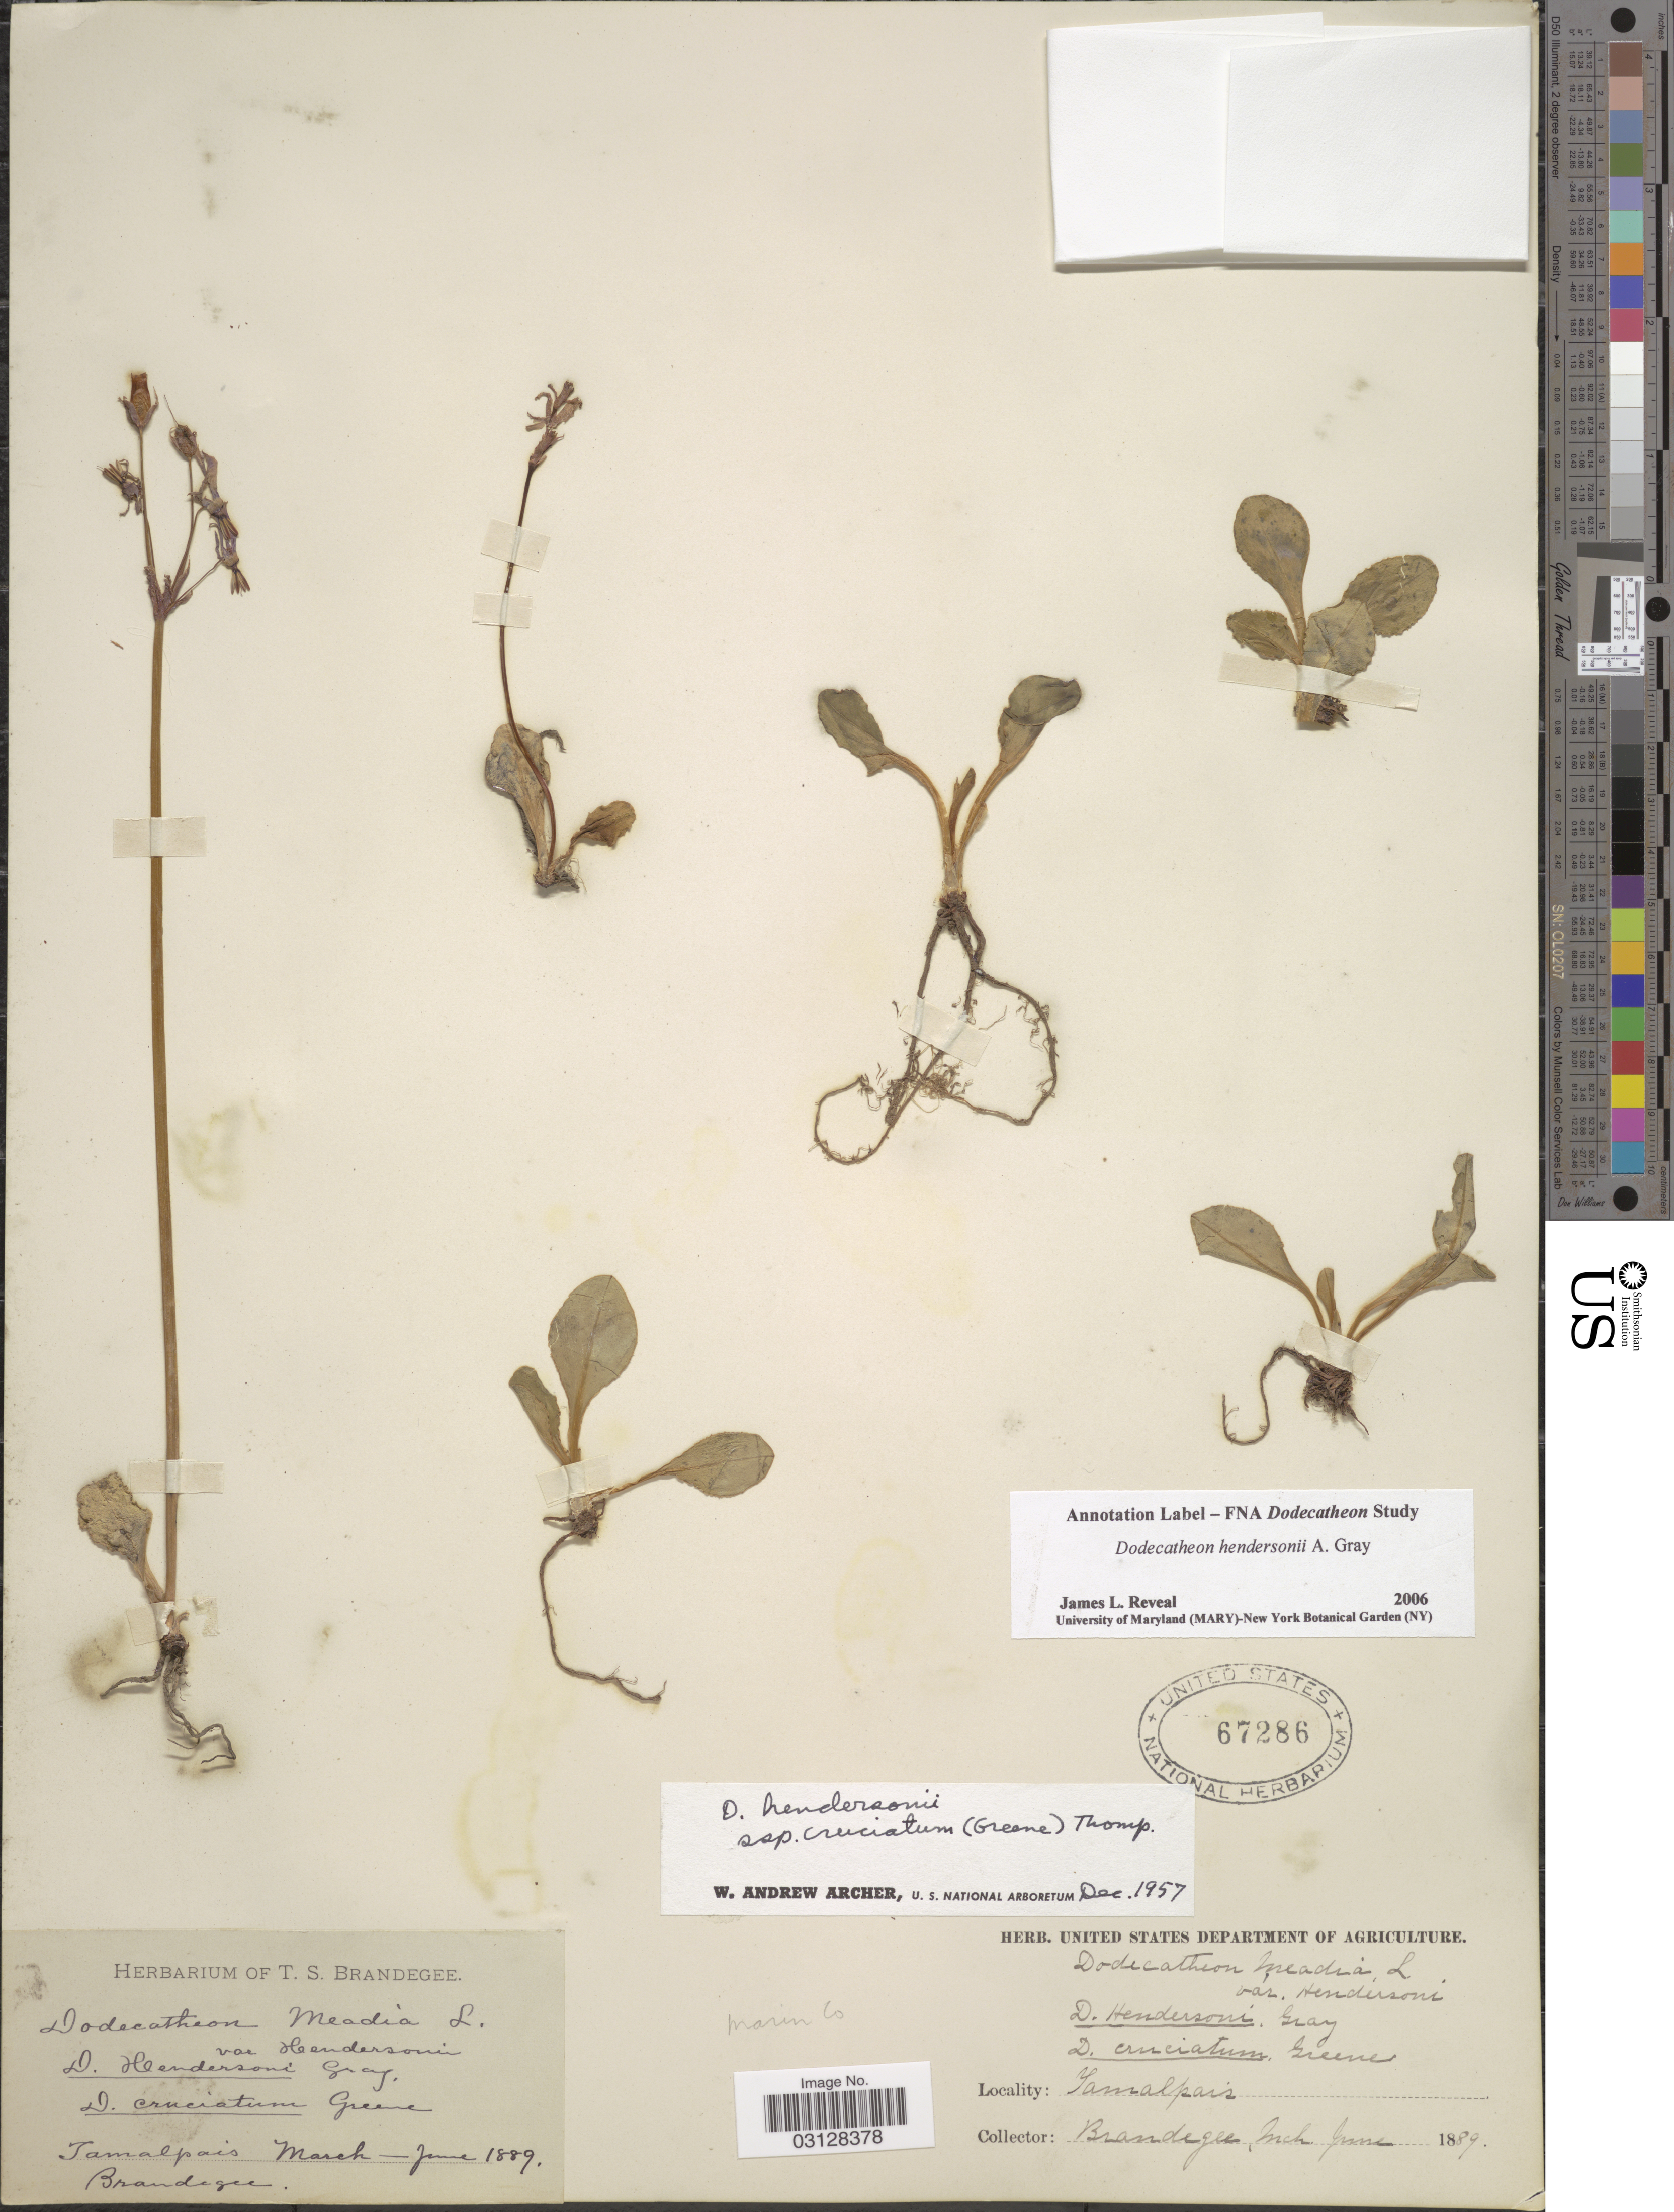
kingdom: Plantae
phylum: Tracheophyta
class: Magnoliopsida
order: Ericales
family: Primulaceae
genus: Dodecatheon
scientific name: Dodecatheon hendersonii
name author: A. Gray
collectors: T. S. Brandegee (herbarium)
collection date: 1889-03/1889-06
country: United States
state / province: California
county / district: Marin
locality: Tamalpais. Marin Co.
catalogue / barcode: US 67286